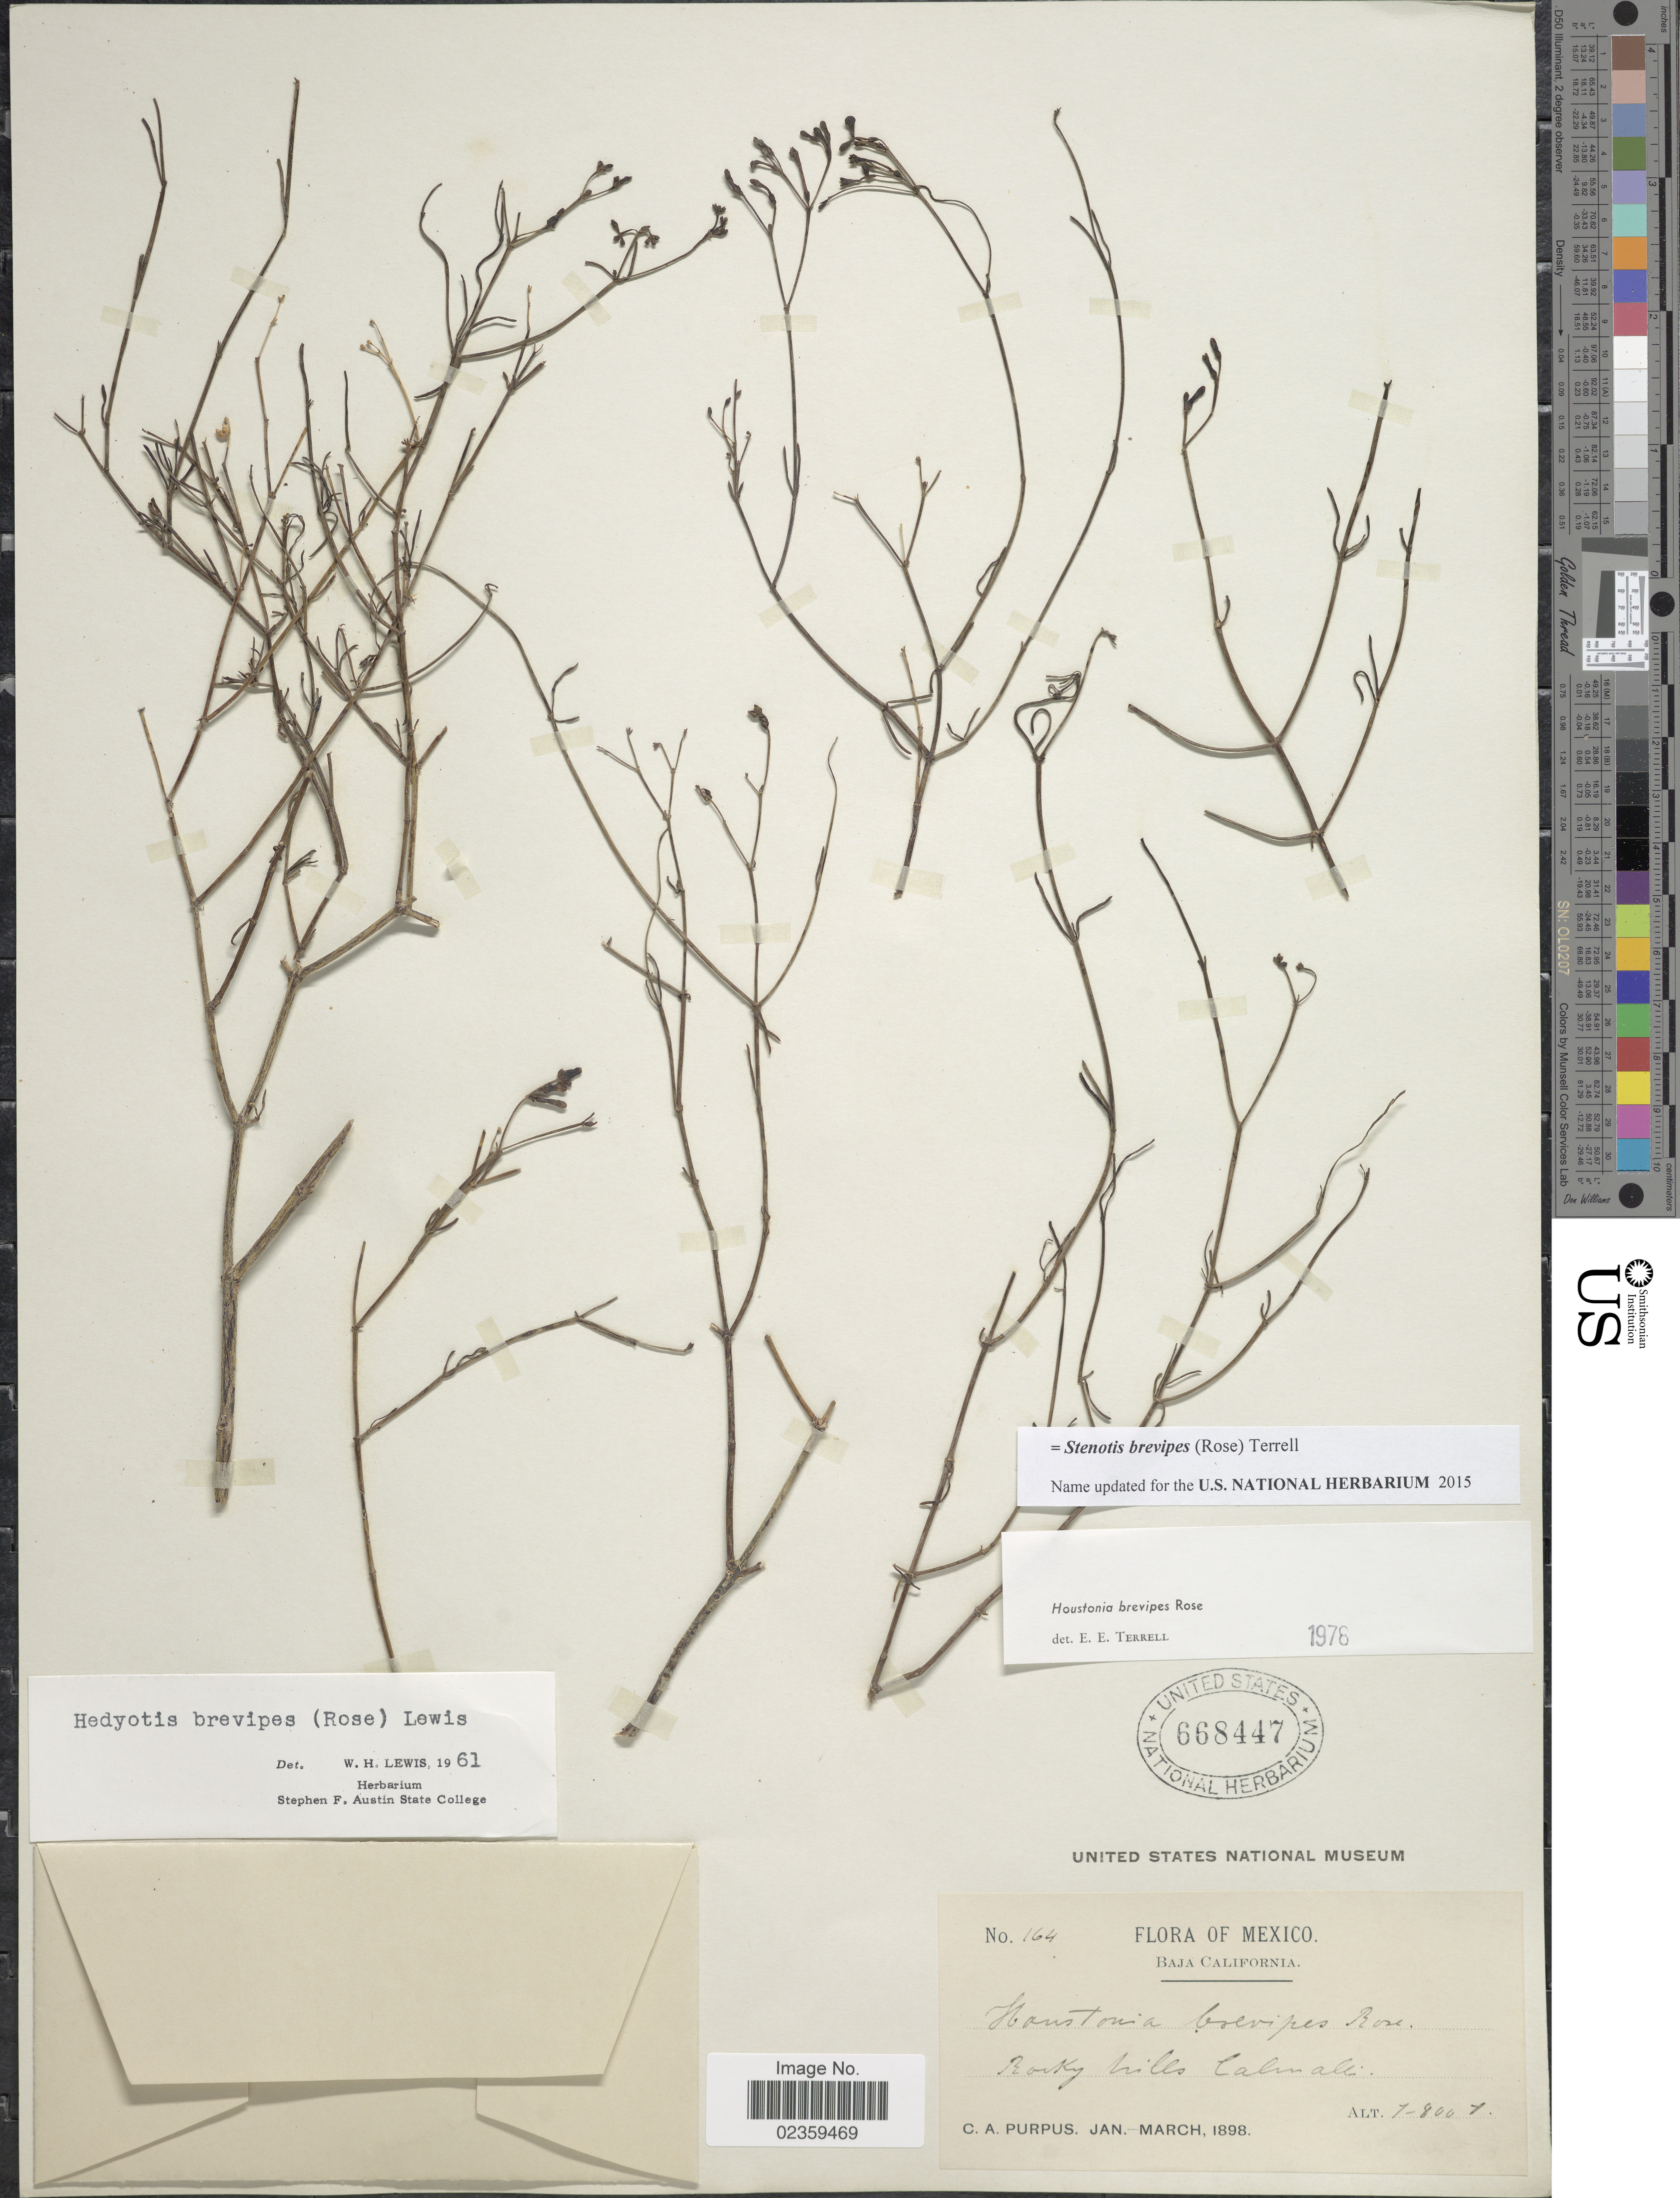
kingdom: Plantae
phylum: Tracheophyta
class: Magnoliopsida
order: Gentianales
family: Rubiaceae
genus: Stenotis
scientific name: Stenotis brevipes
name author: (Rose) Terrell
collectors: C. A. Purpus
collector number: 164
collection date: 1898-01/1898-03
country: Mexico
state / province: Baja California Norte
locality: Rocky hills Calinalli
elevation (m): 213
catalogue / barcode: US 668447